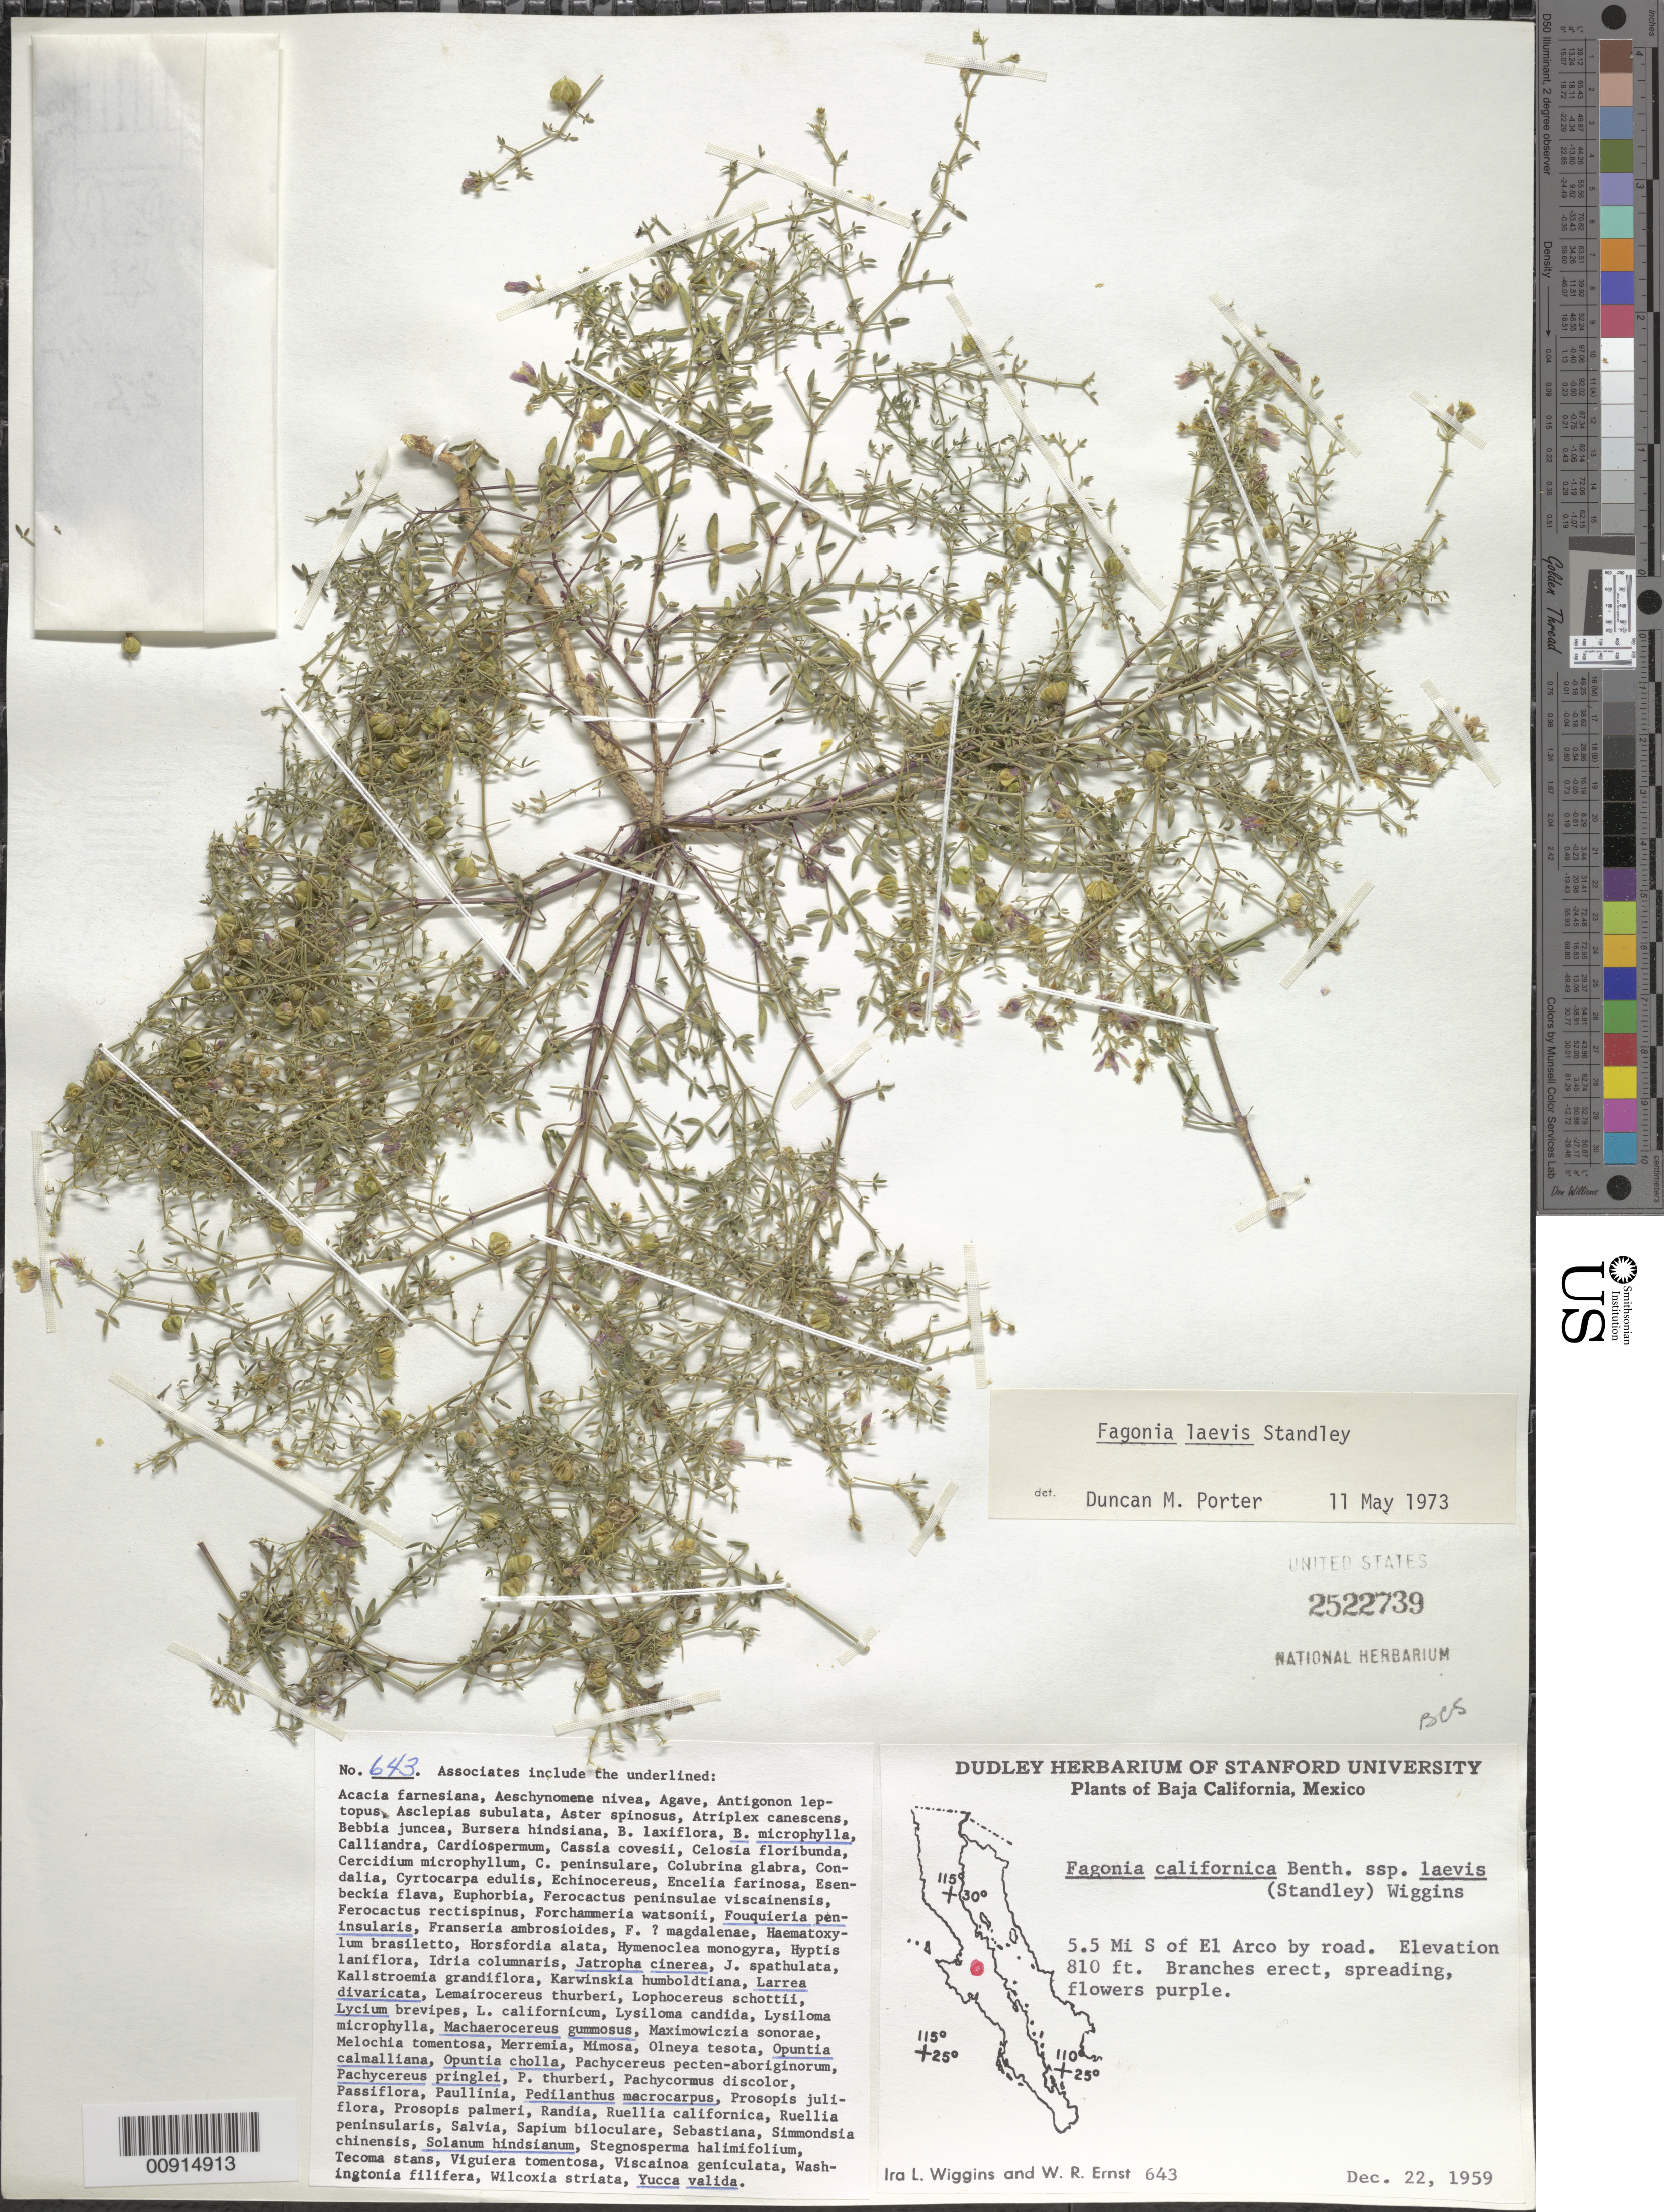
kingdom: Plantae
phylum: Tracheophyta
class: Magnoliopsida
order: Zygophyllales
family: Zygophyllaceae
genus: Fagonia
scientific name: Fagonia laevis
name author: Standl.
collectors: I. L. Wiggins & W. R. Ernst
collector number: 643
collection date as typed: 22 Dec 1959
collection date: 1959-12-22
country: Mexico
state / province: Baja California Sur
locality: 5.5 Mi. S of El Arco by road.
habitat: Assoc. include: Bursera microphylla, Fouquieria peninsularis, Jatropha cinerea, Larrea divaricata, Machaerocereus gummosus,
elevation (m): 247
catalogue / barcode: US 2522739